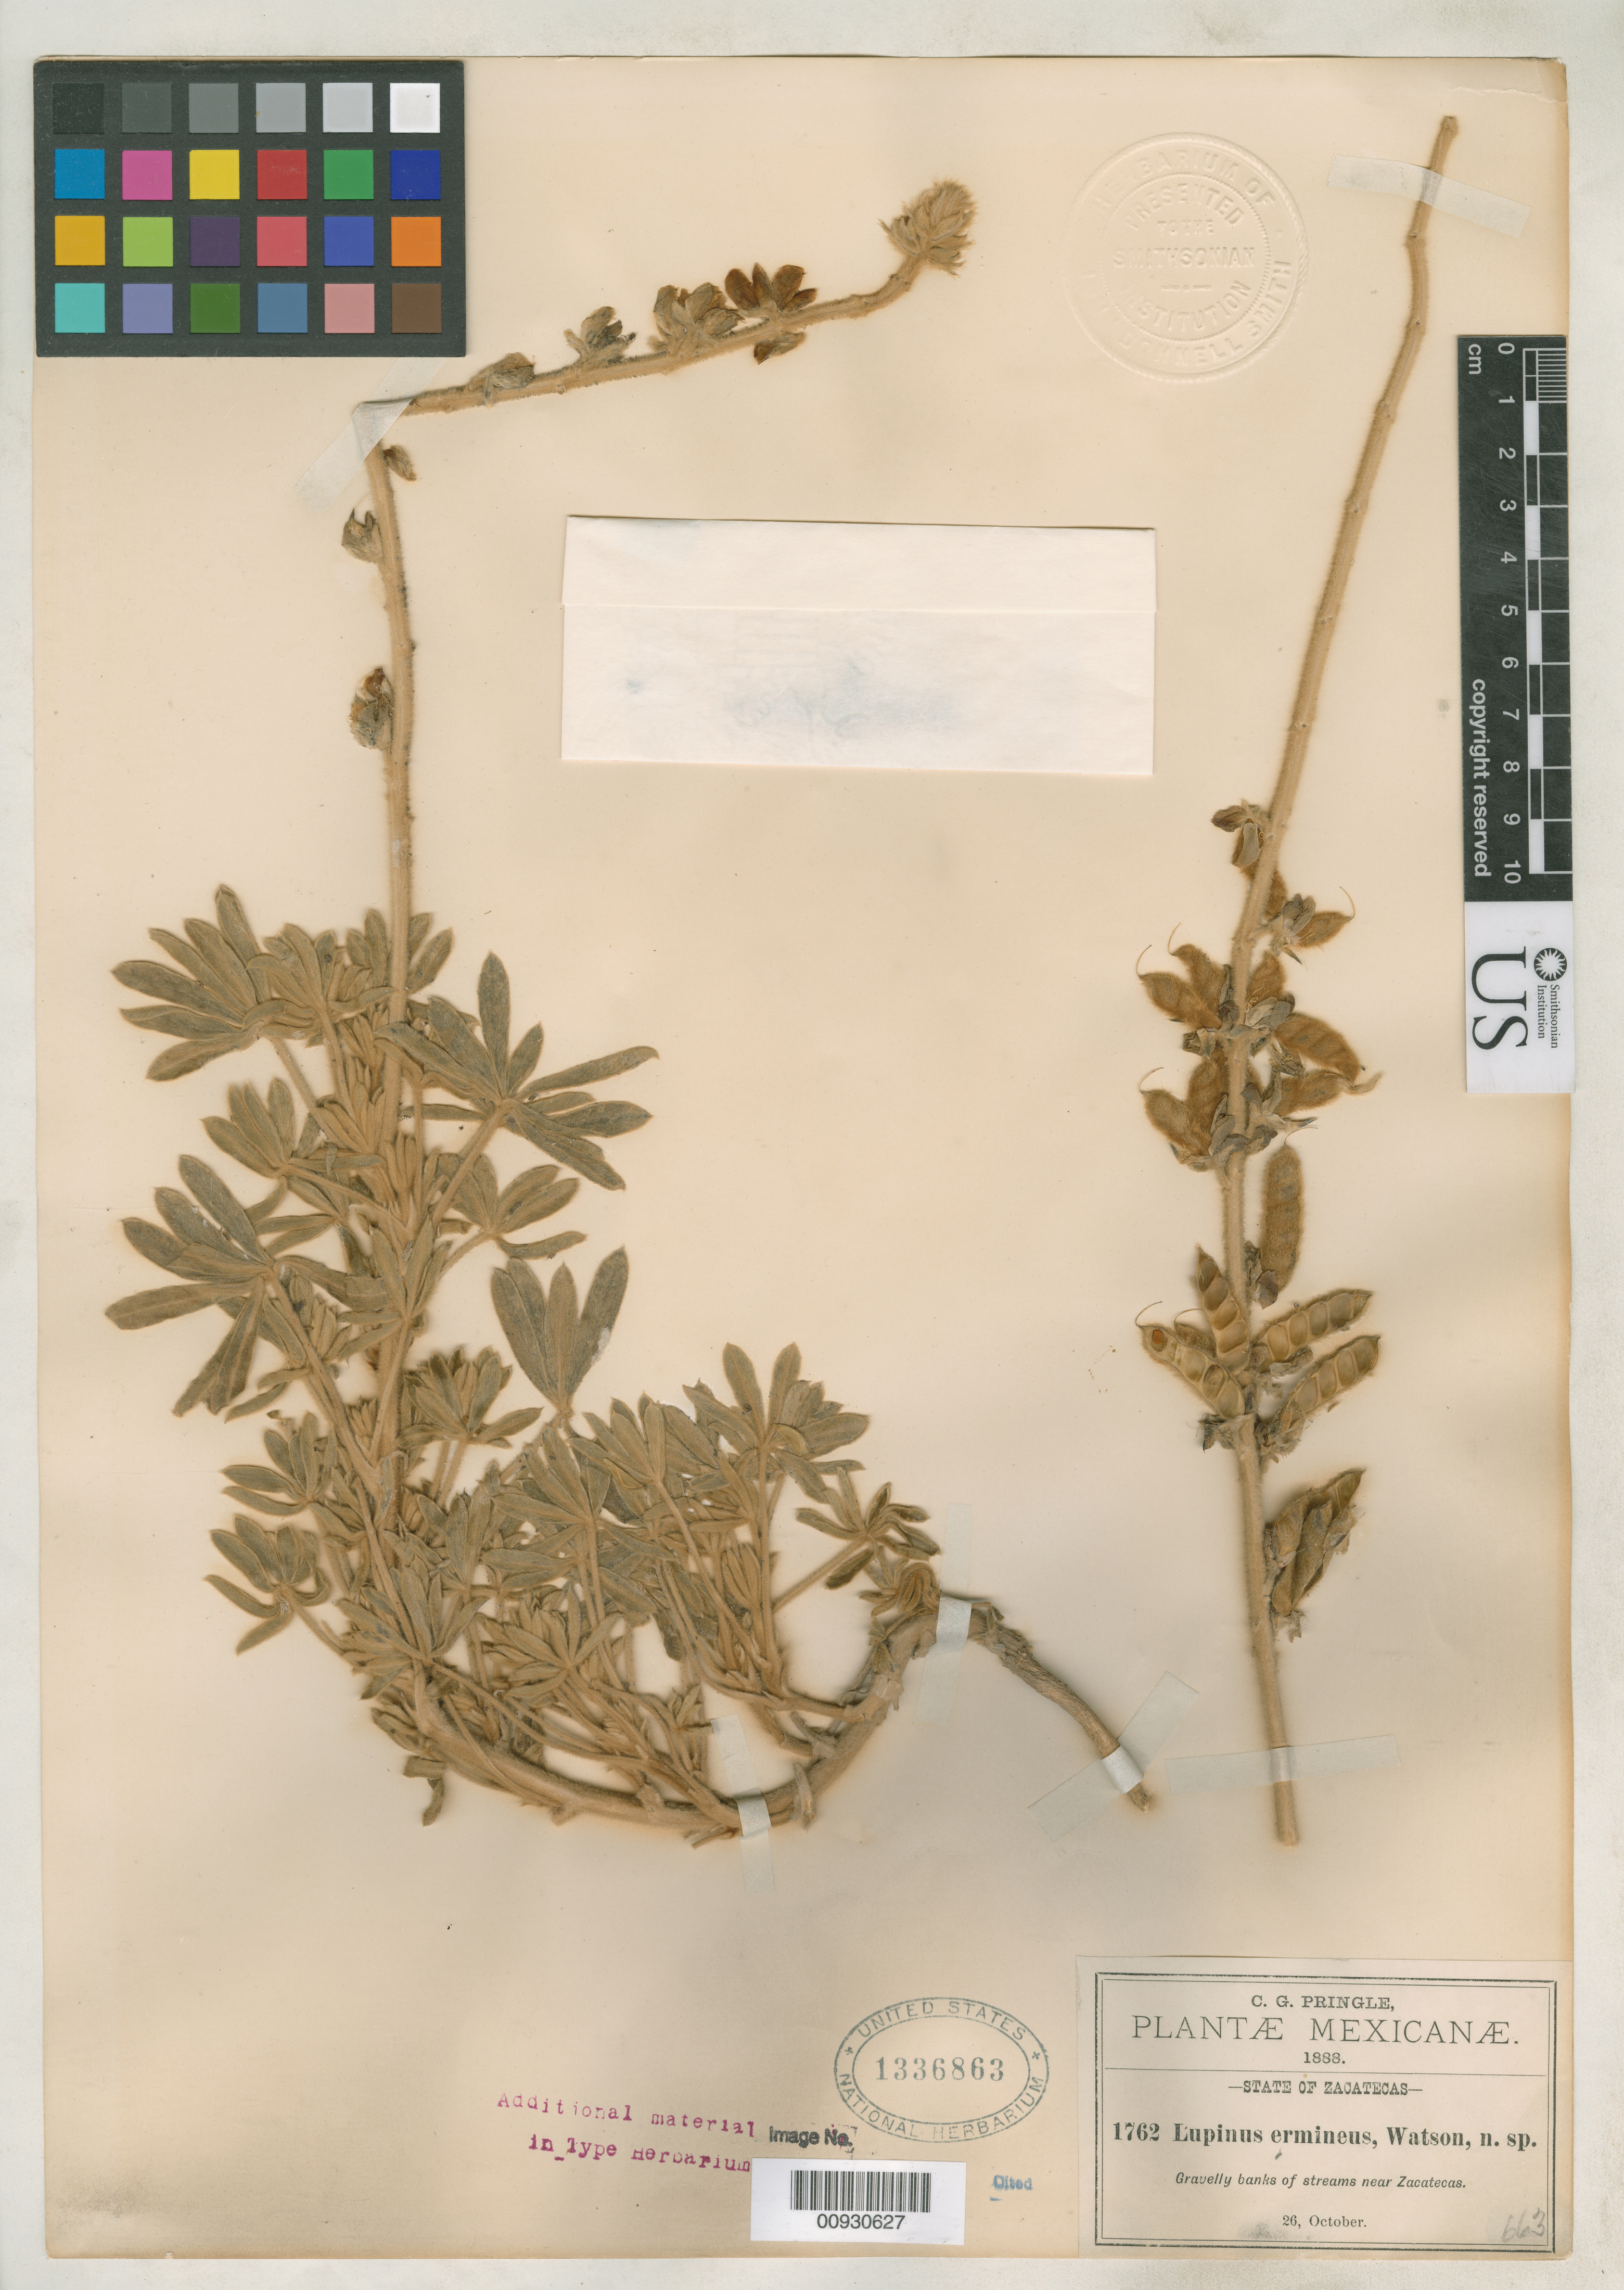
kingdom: Plantae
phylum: Tracheophyta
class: Magnoliopsida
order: Fabales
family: Fabaceae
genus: Lupinus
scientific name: Lupinus ermineus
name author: S. Watson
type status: Isotype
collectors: C. G. Pringle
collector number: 1762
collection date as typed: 26 Oct 1888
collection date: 1888-10-26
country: Mexico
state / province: Zacatecas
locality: Near Zacatecas.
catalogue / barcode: US 1336863